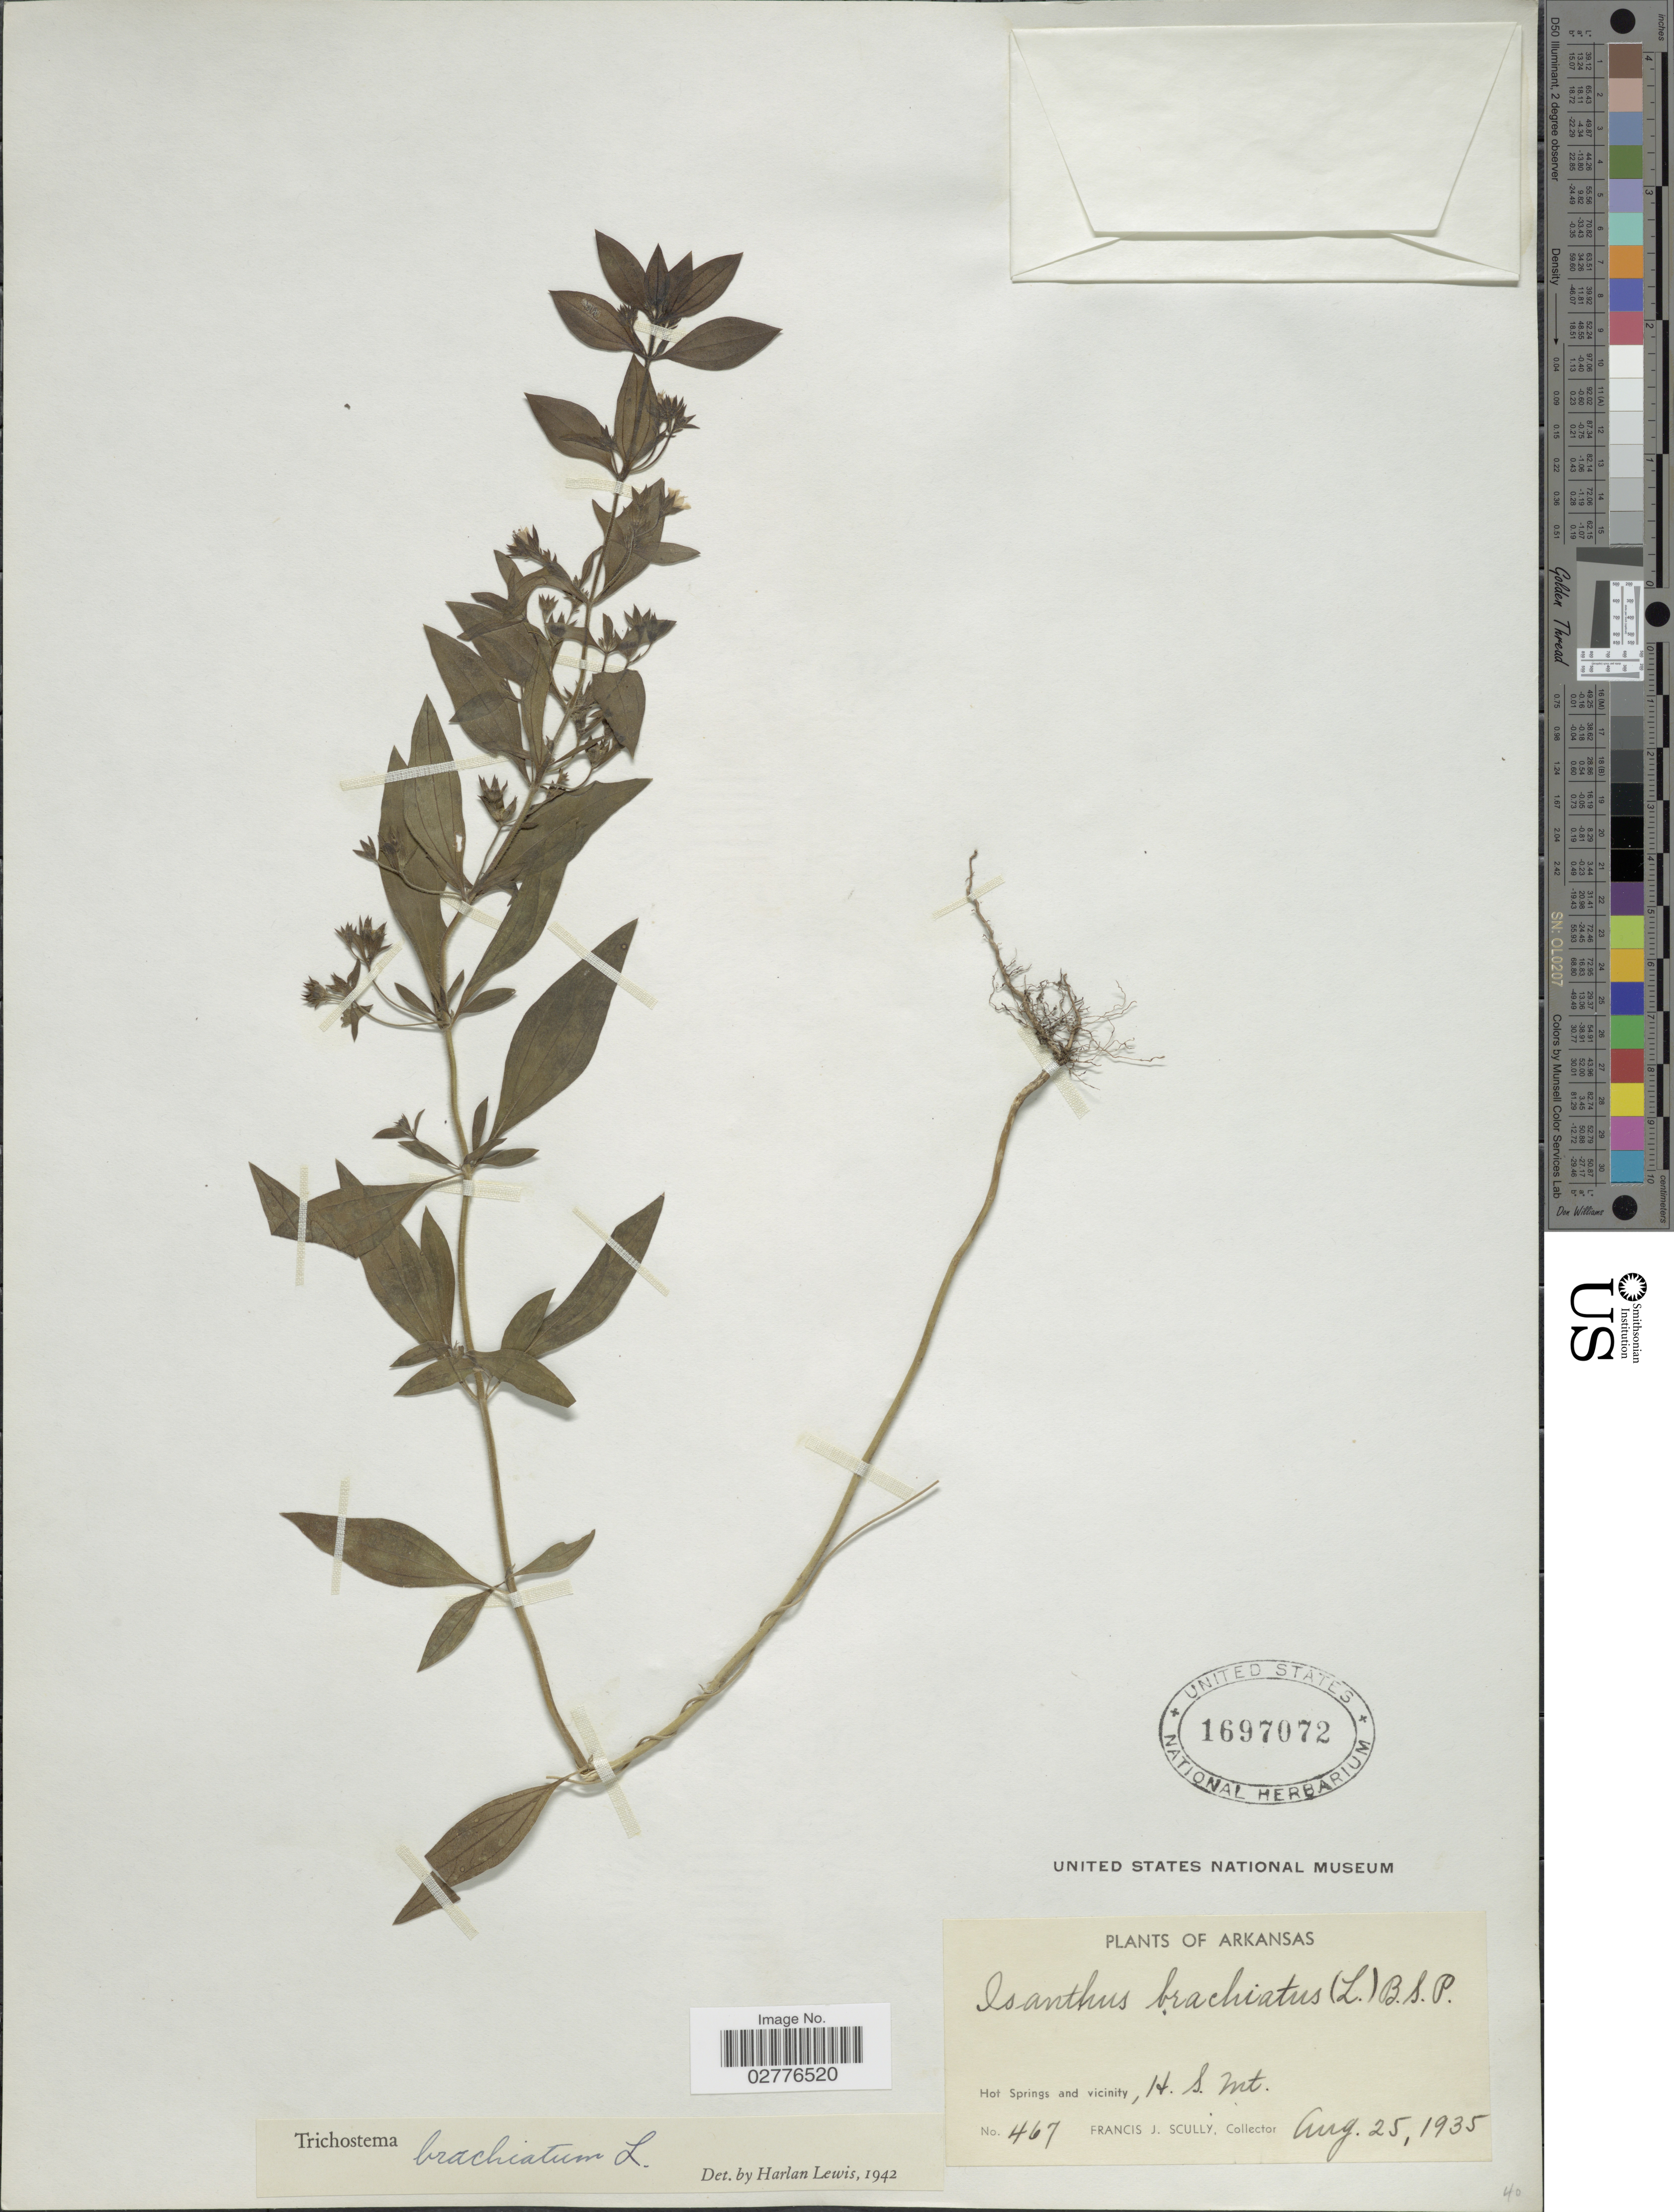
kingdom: Plantae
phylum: Tracheophyta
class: Magnoliopsida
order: Lamiales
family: Lamiaceae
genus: Trichostema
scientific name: Trichostema brachiatum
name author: L.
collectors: F. J. Scully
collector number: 467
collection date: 1935-08-25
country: United States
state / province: Arkansas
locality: Hot Springs and vicinity. H.S. Mt.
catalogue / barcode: US 1697072